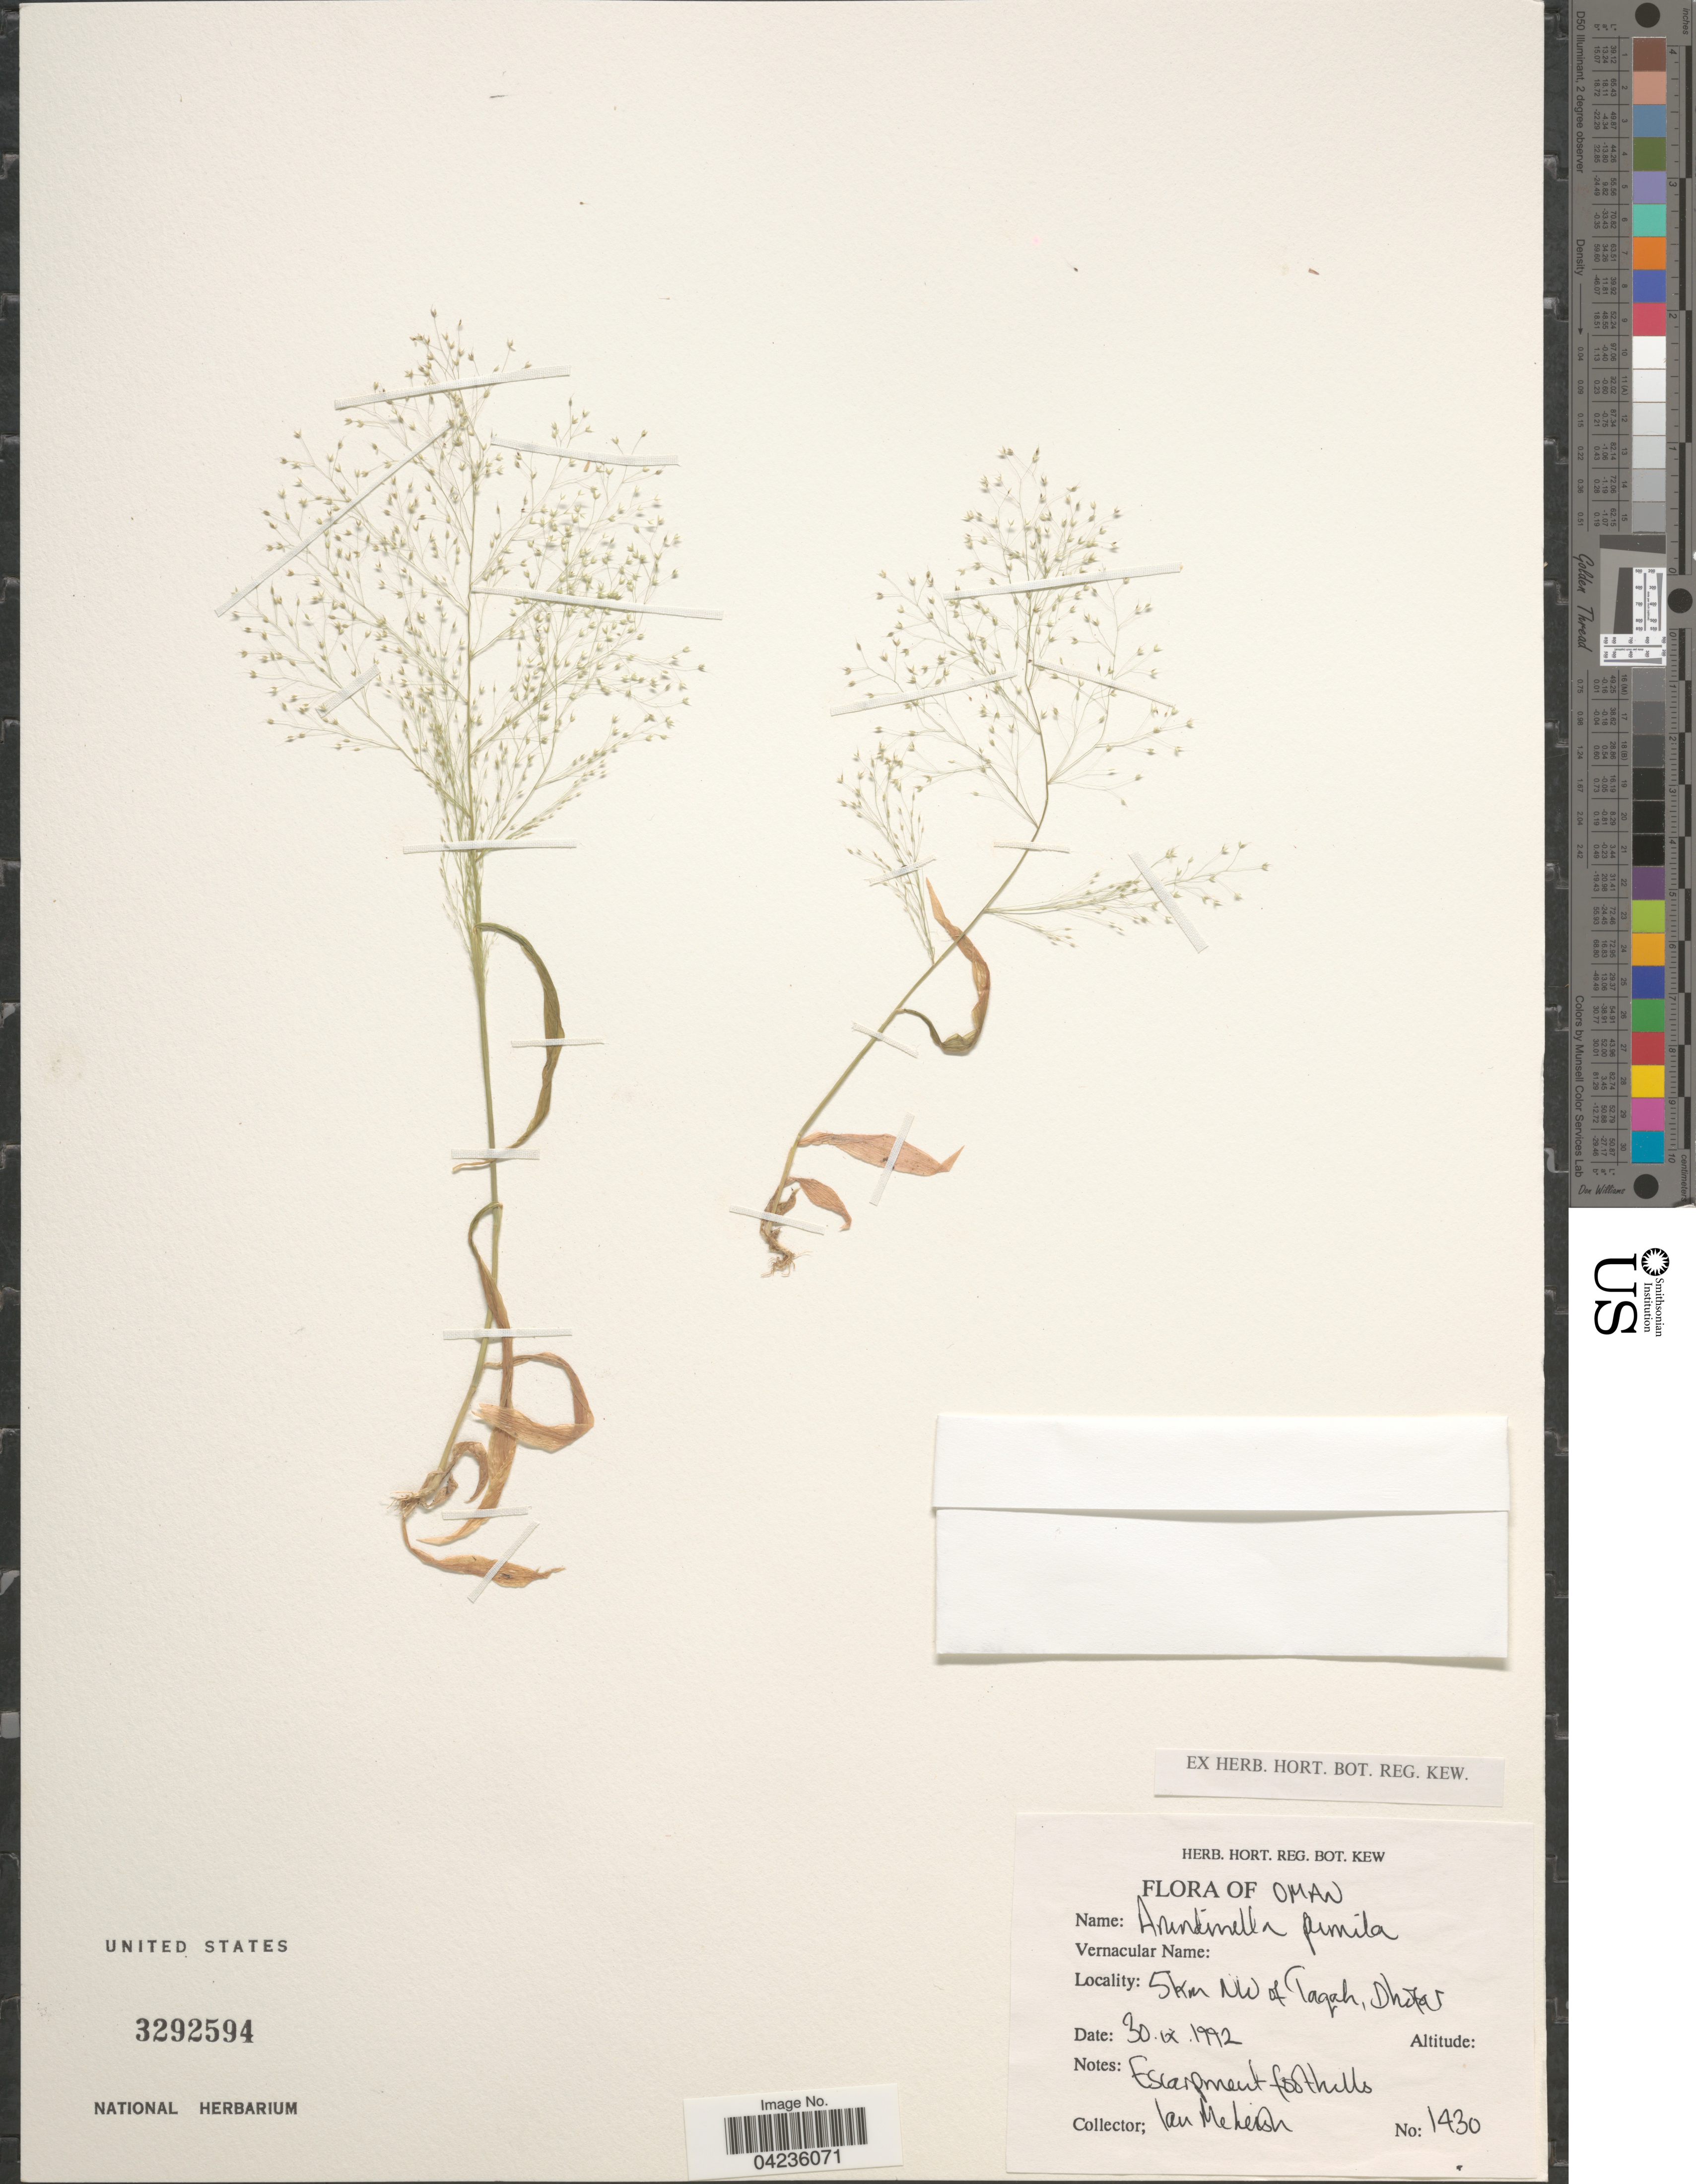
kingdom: Plantae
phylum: Tracheophyta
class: Liliopsida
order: Poales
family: Poaceae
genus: Arundinella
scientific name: Arundinella pumila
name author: (Hochst. ex A. Rich.) Steud.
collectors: I. McLeon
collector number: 1430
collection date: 1992-09-30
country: Oman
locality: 5 km NW of Taqah, Dhofar.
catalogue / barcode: US 3292594